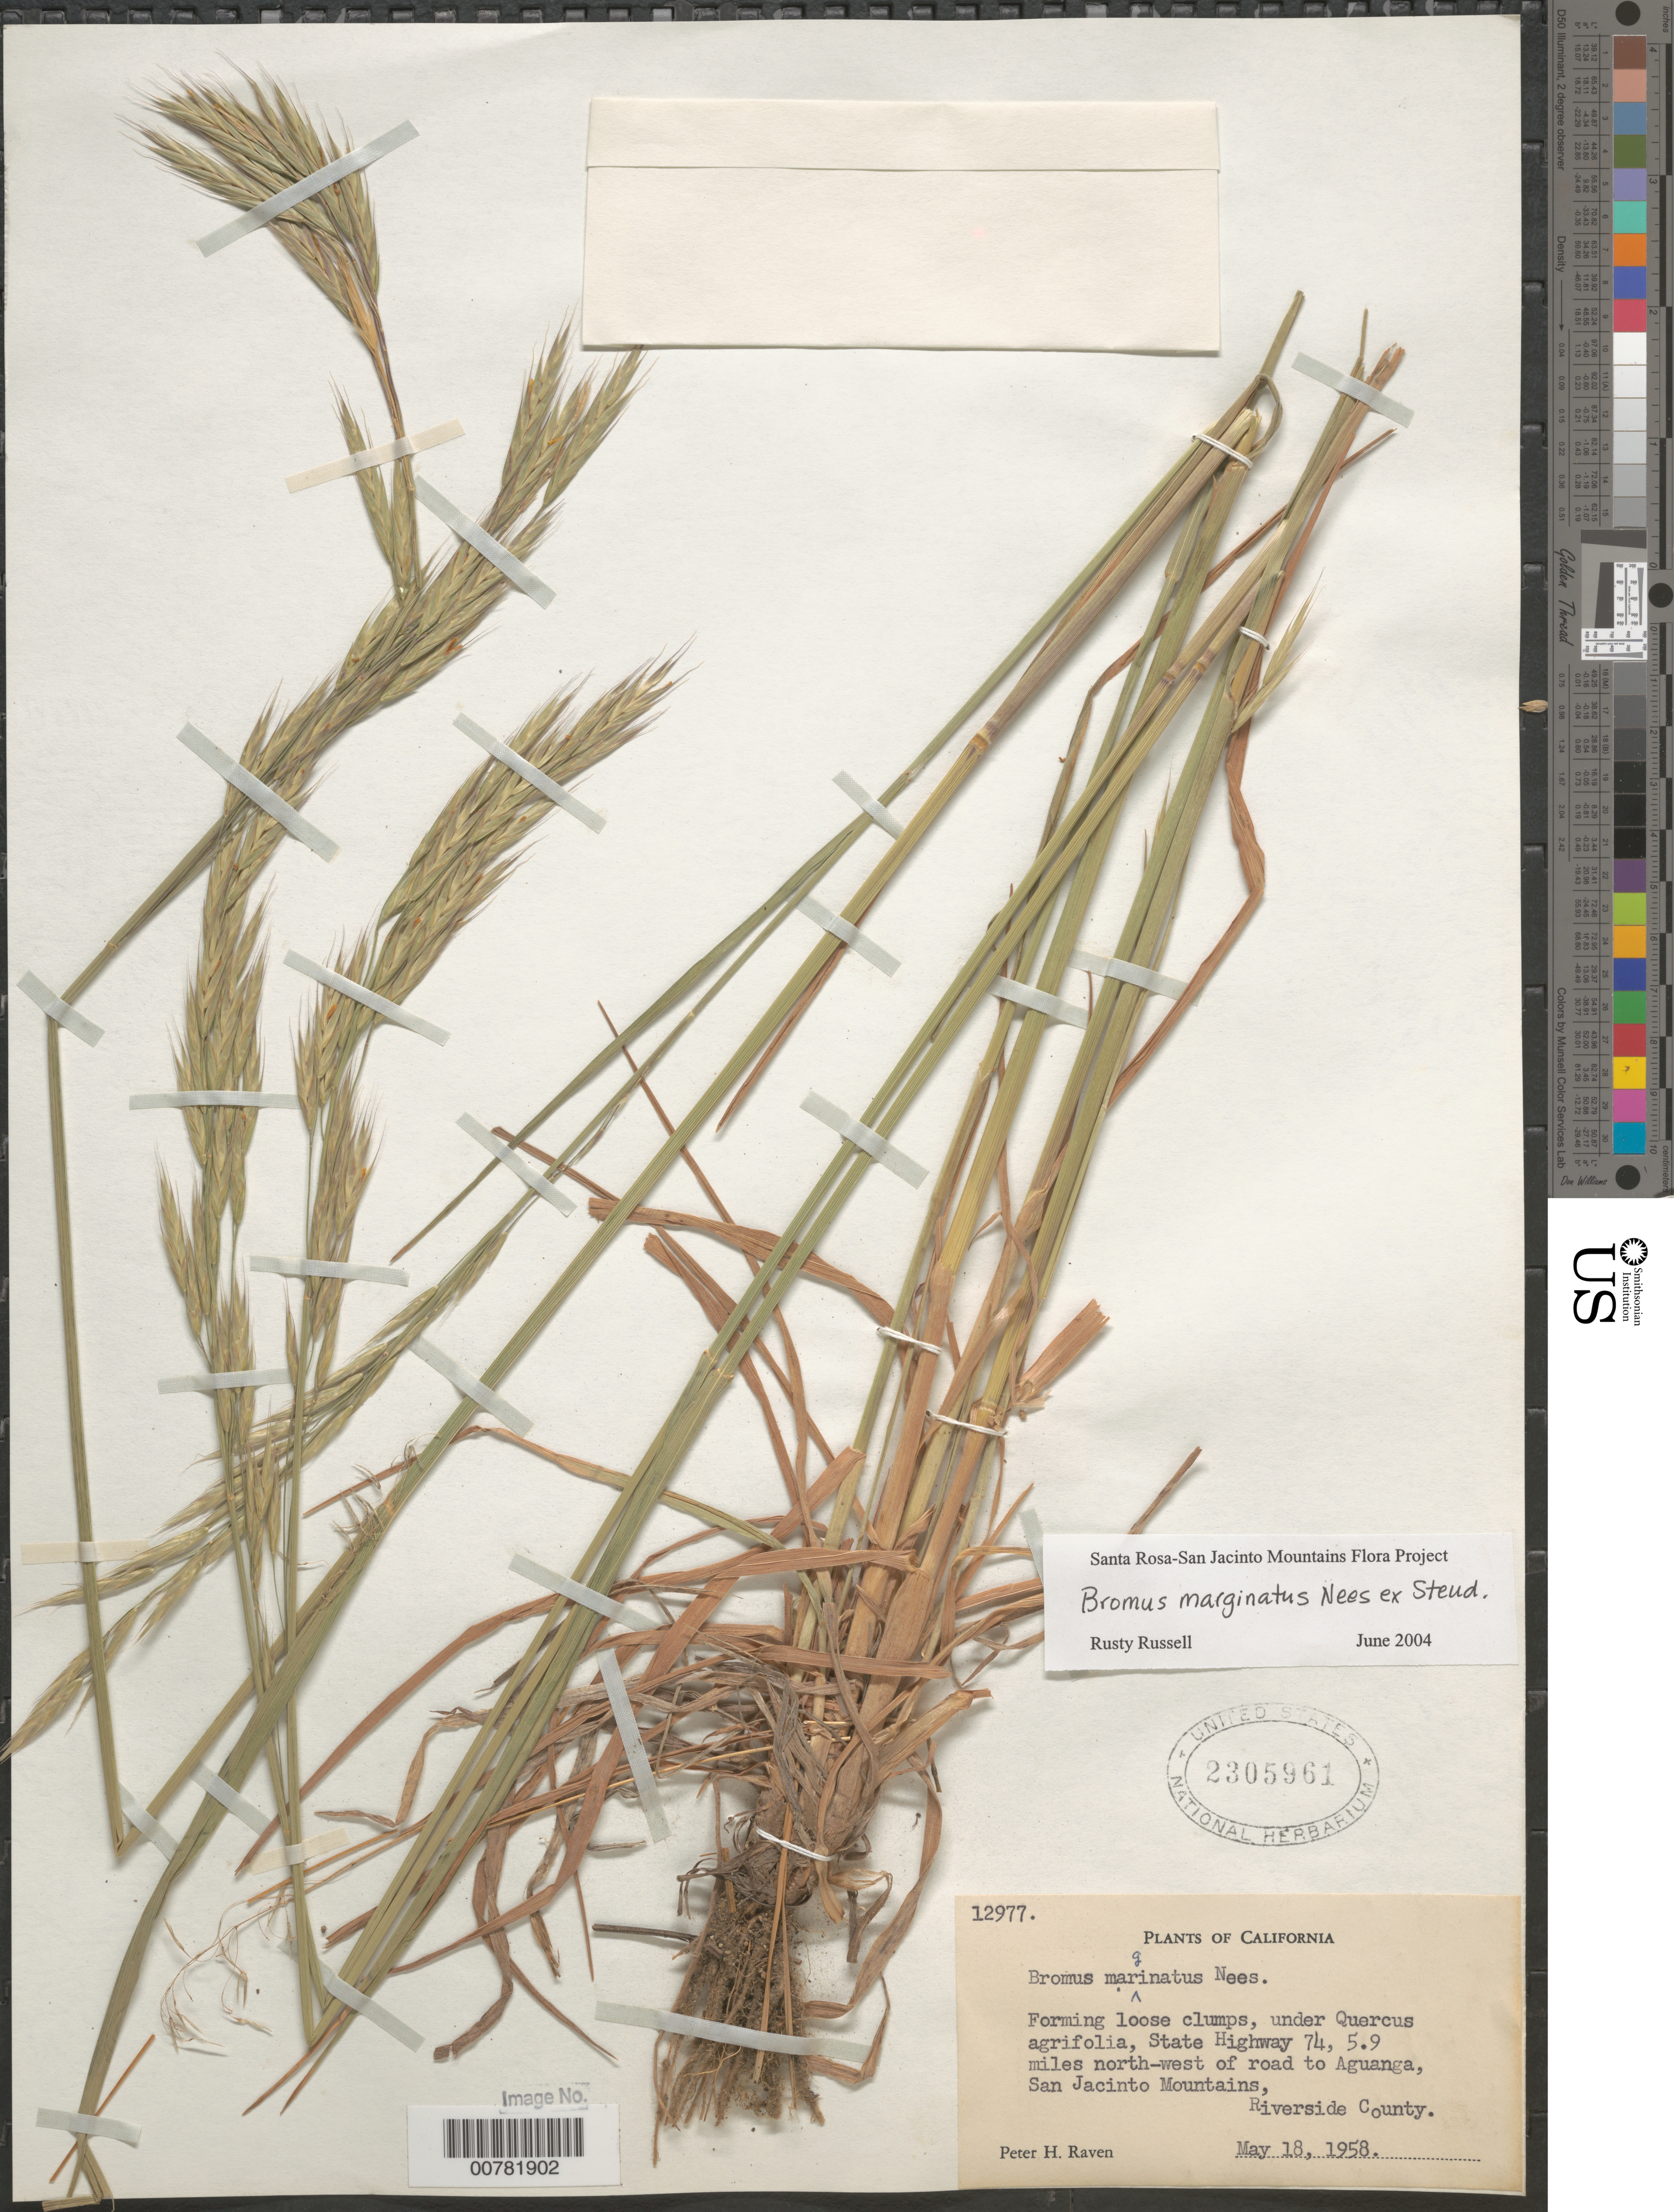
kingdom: Plantae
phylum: Tracheophyta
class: Liliopsida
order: Poales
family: Poaceae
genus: Bromus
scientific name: Bromus marginatus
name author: Nees ex Steud.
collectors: P. Raven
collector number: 12977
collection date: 1958-05-18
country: United States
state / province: California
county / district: Riverside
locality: State Highway 74, 5.9 miles north-west of road to Aguanga, San Jacinto Mountains, Riverside County.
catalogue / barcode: US 2305961